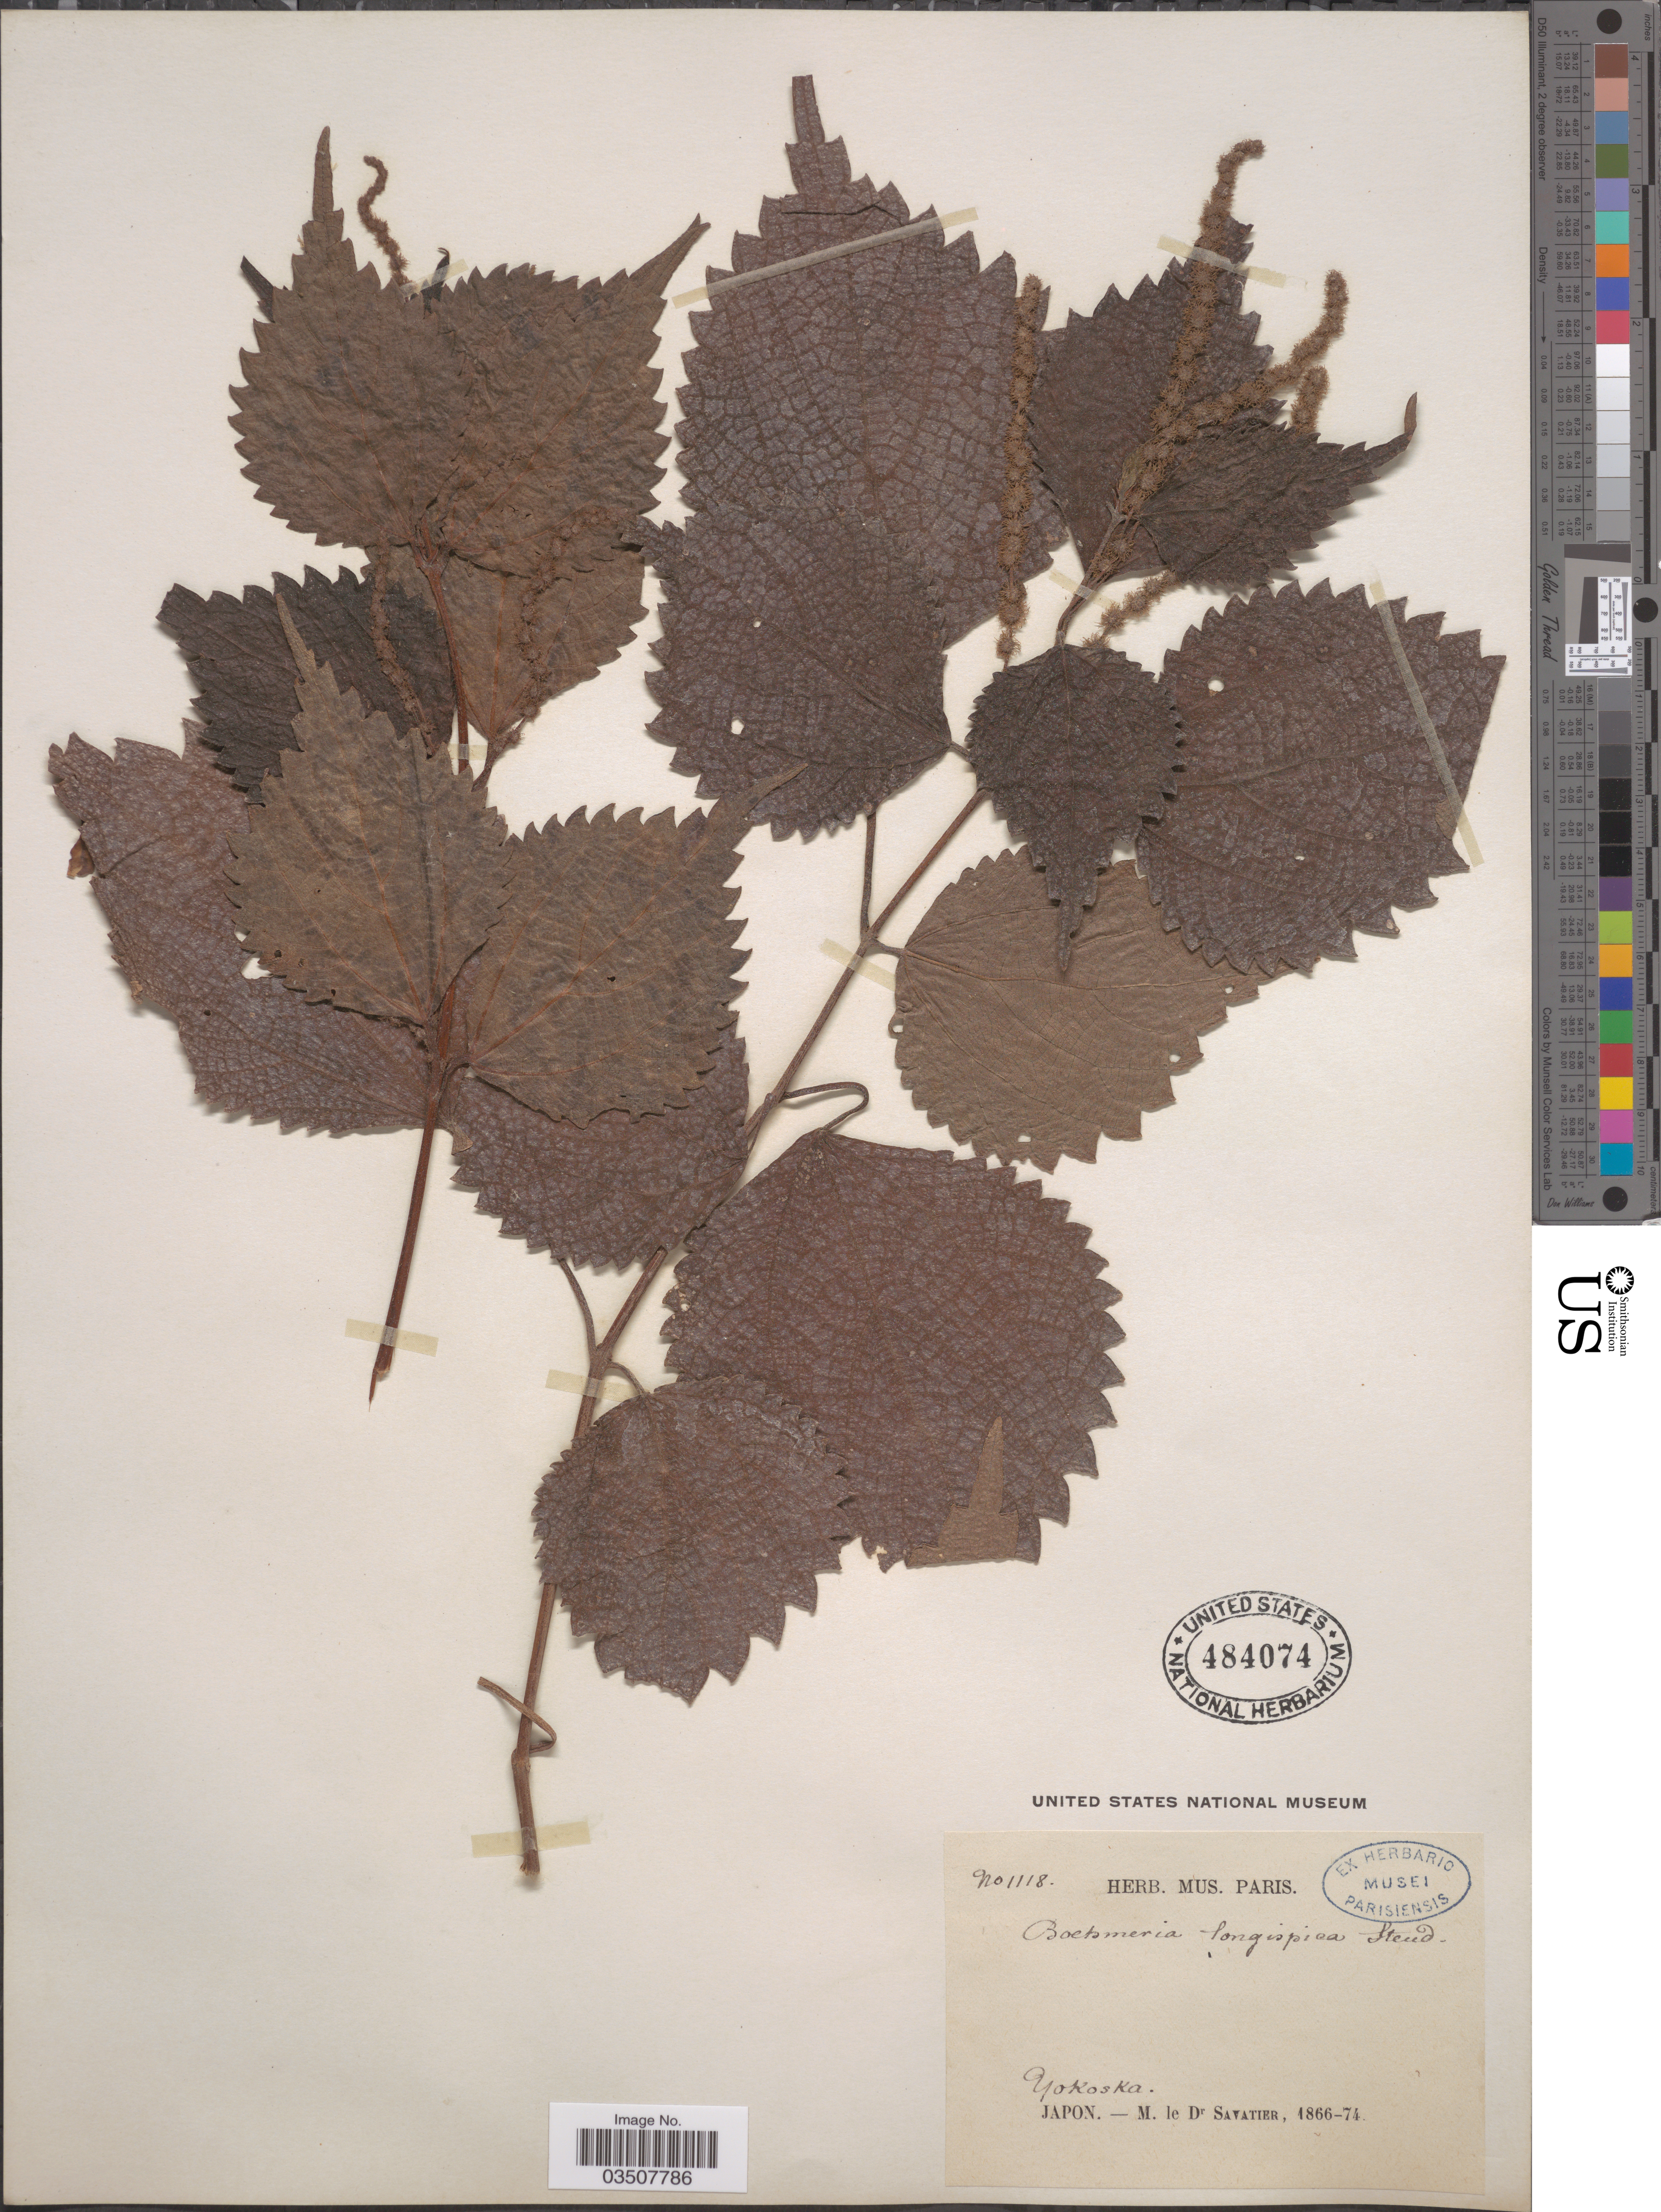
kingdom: Plantae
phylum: Tracheophyta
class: Magnoliopsida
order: Rosales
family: Urticaceae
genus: Boehmeria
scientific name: Boehmeria japonica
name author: (L. f.) Miq.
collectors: M. Savatier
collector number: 1118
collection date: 1866/1874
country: Japan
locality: Yokoska.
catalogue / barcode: US 484074